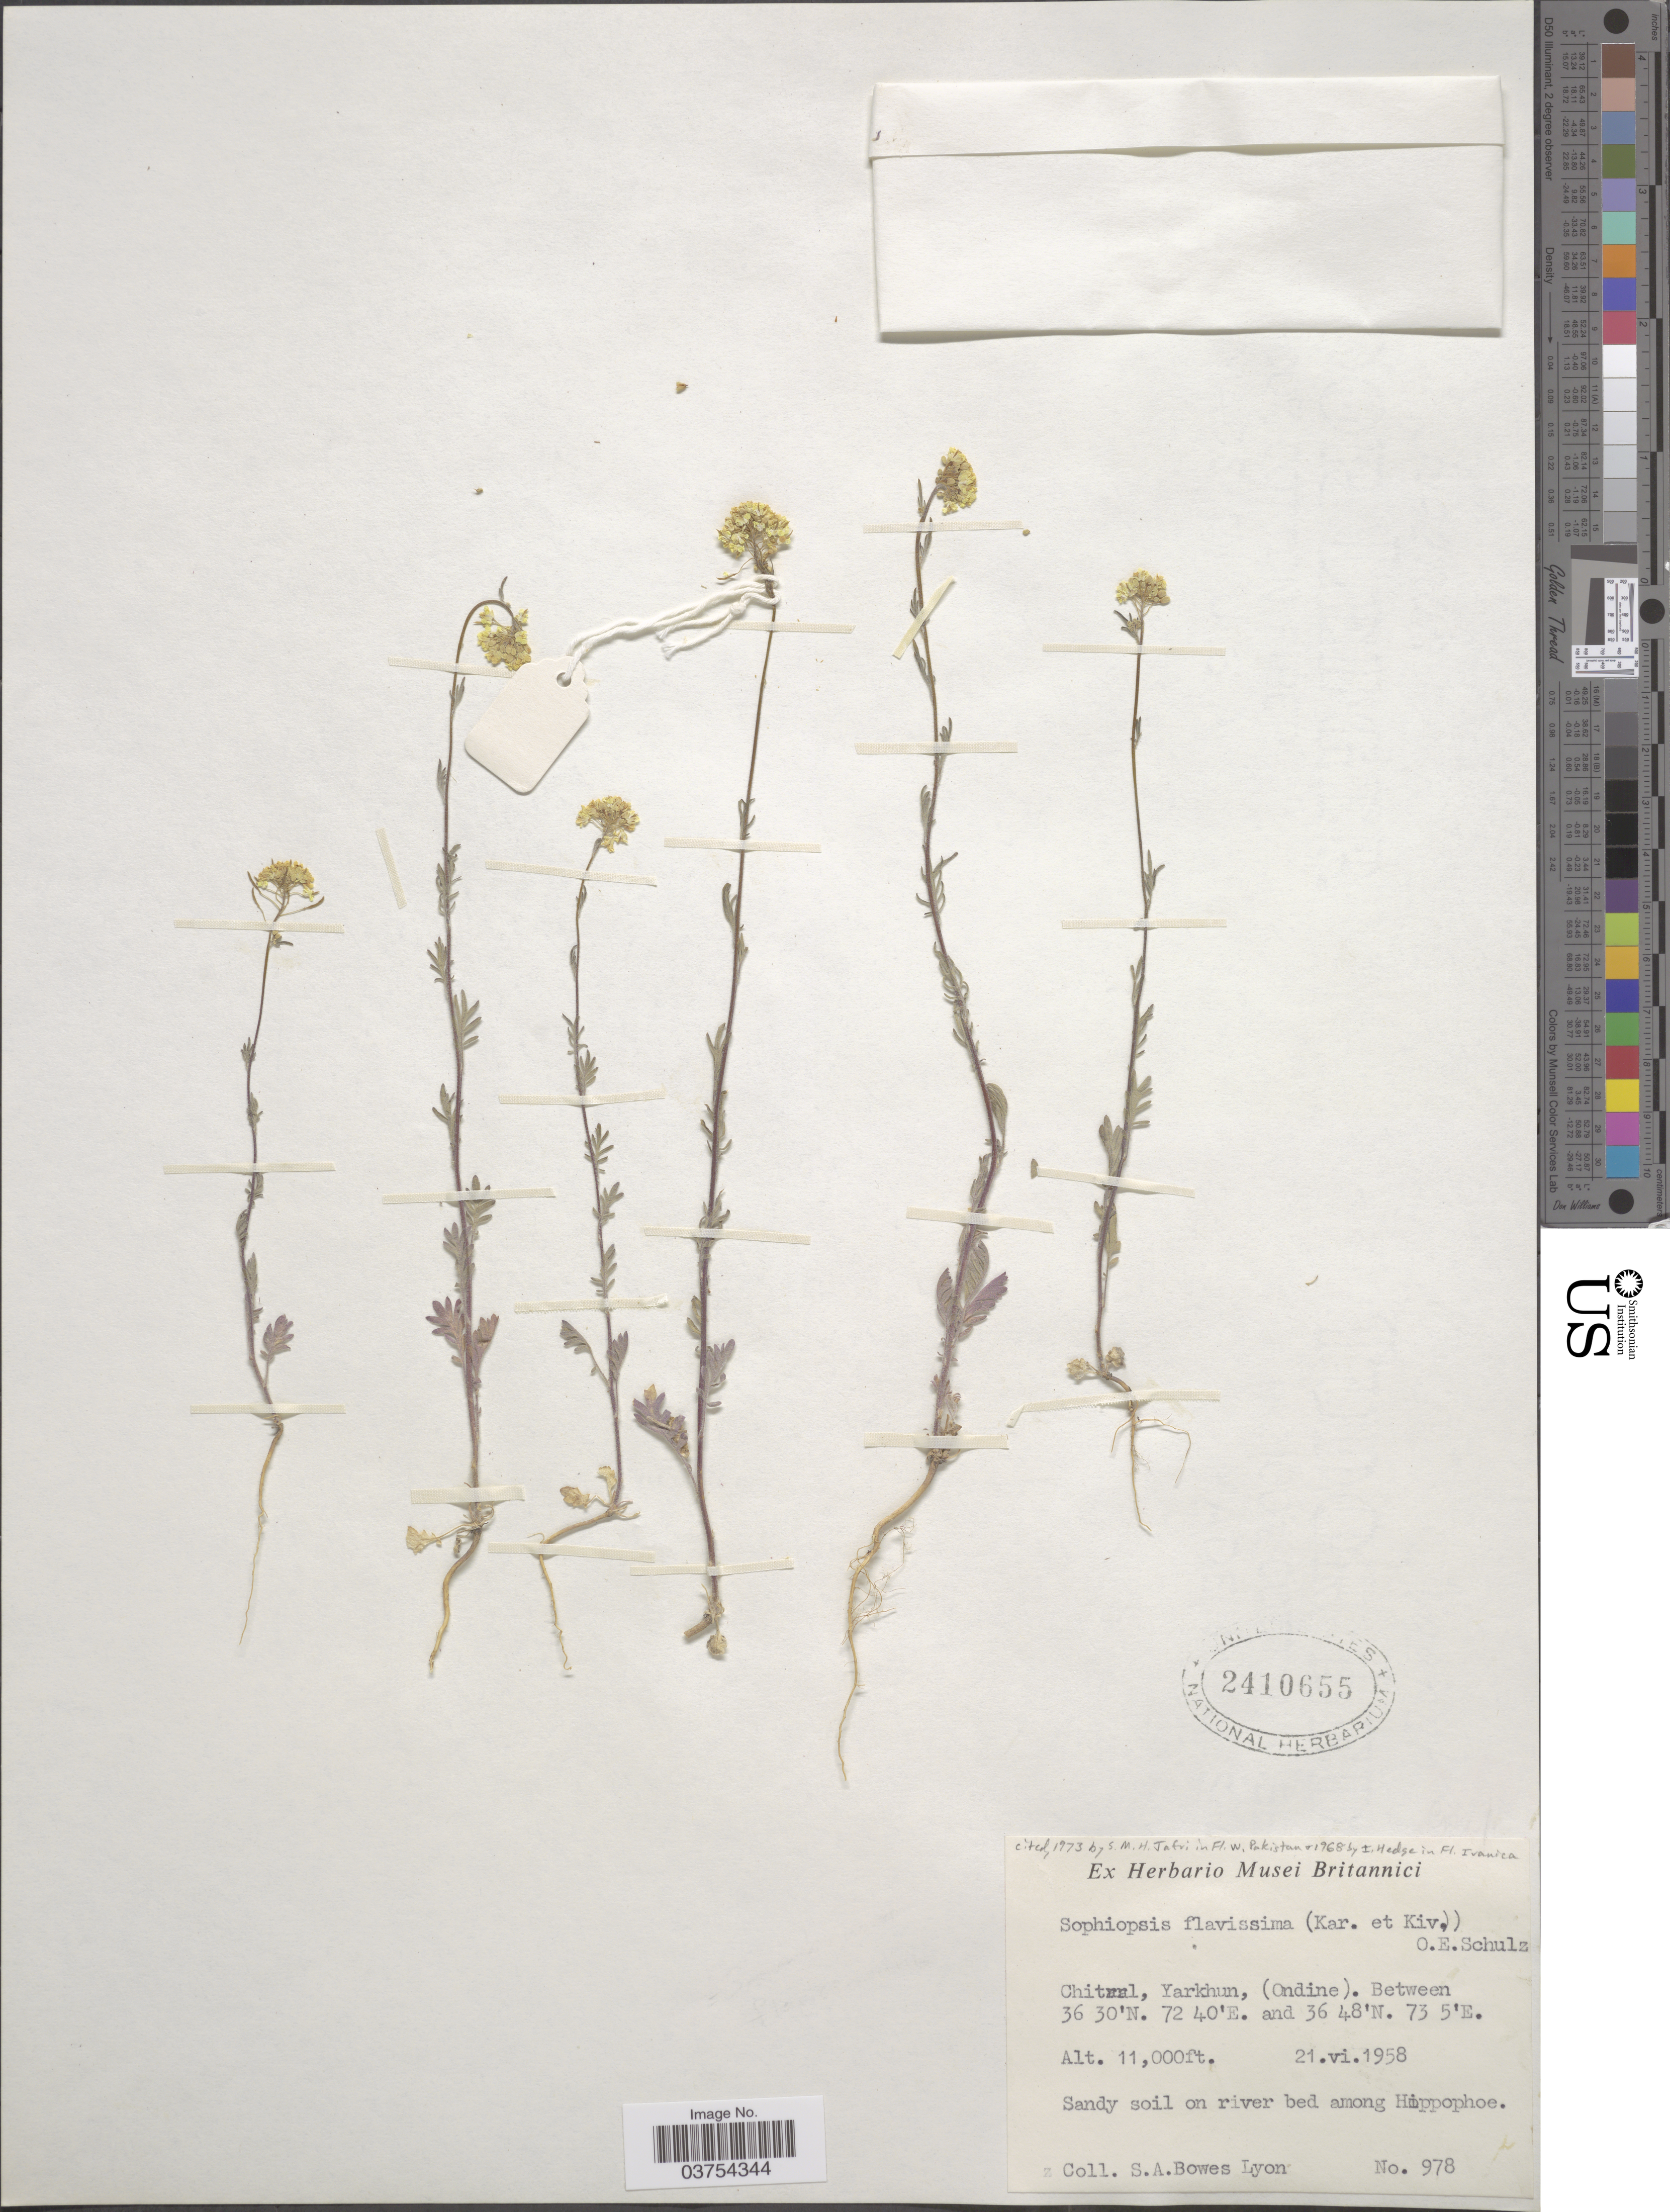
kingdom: Plantae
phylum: Tracheophyta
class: Magnoliopsida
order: Brassicales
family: Brassicaceae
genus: Smelowskia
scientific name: Smelowskia flavissima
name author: Kar. & Kir.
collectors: S. Bowes Lyon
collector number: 978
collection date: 1958-06-21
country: Pakistan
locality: Chitral, Yarkhun, (Ondine).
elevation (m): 3353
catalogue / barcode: US 2410655